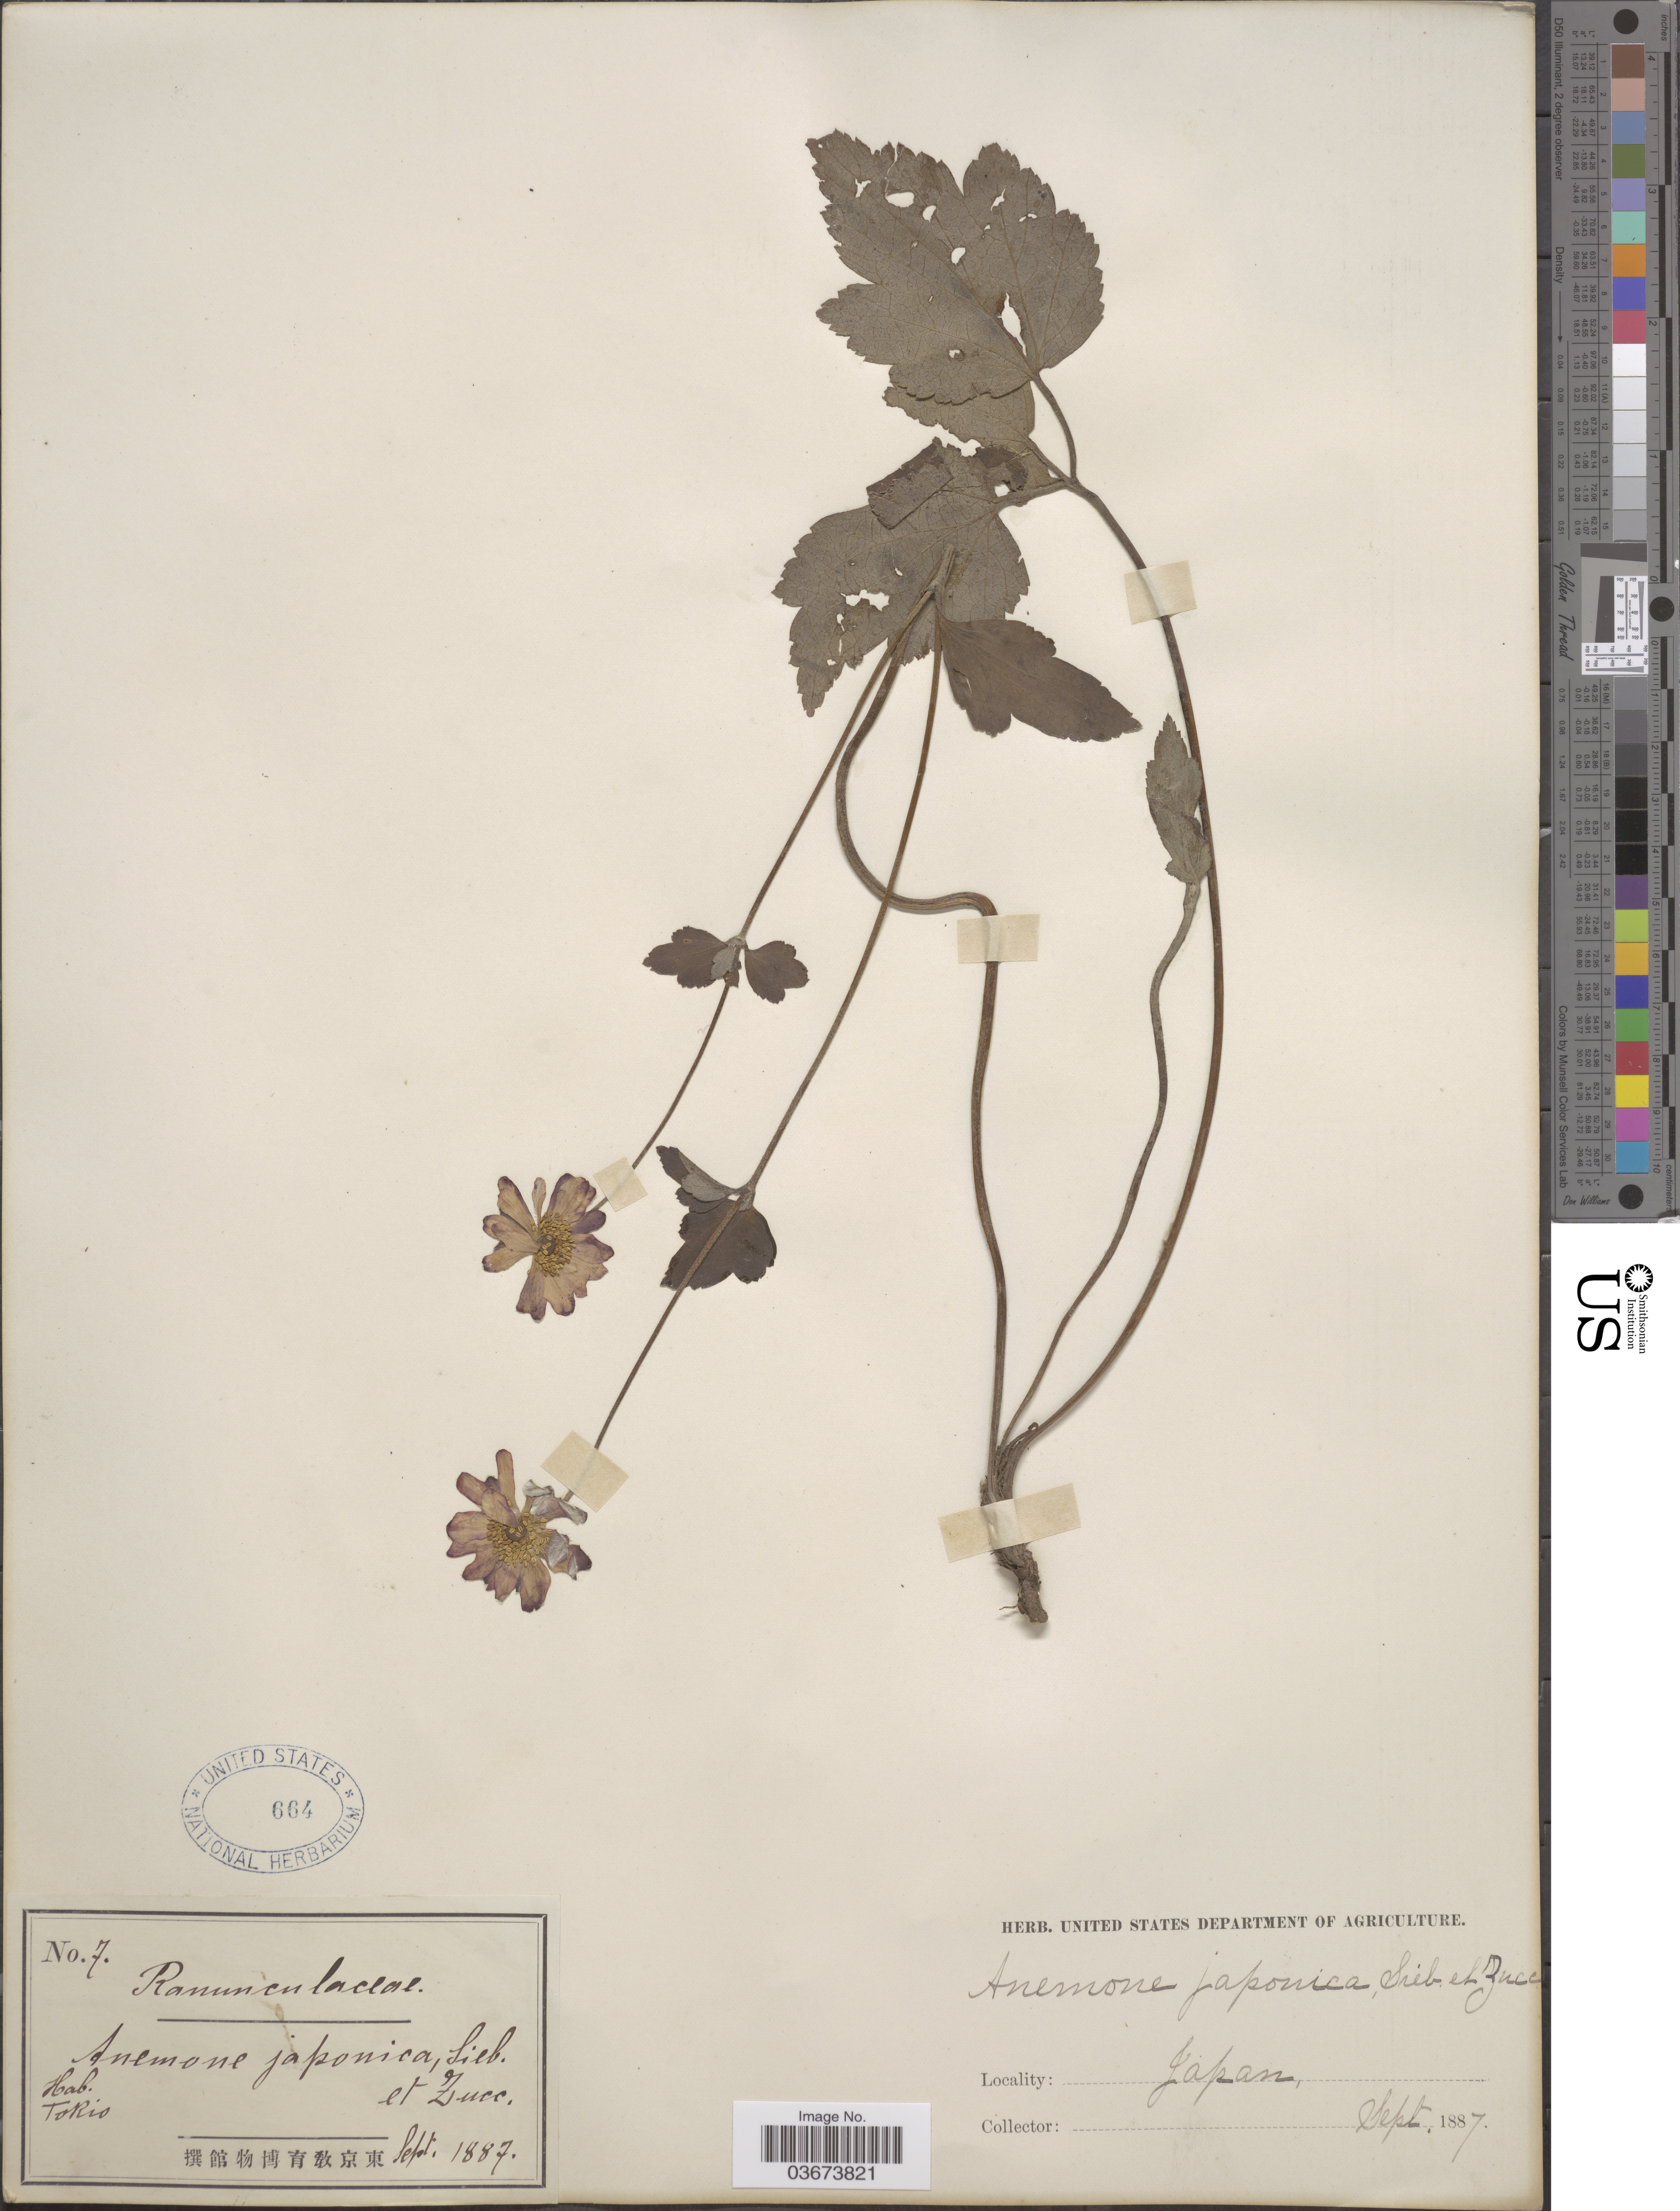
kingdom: Plantae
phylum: Tracheophyta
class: Magnoliopsida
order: Ranunculales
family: Ranunculaceae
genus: Anemone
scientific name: Anemone japonica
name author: Houtt.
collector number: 7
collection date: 1887-09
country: Japan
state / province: Tokyo, Federal City of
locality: Tokio.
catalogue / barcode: US 664